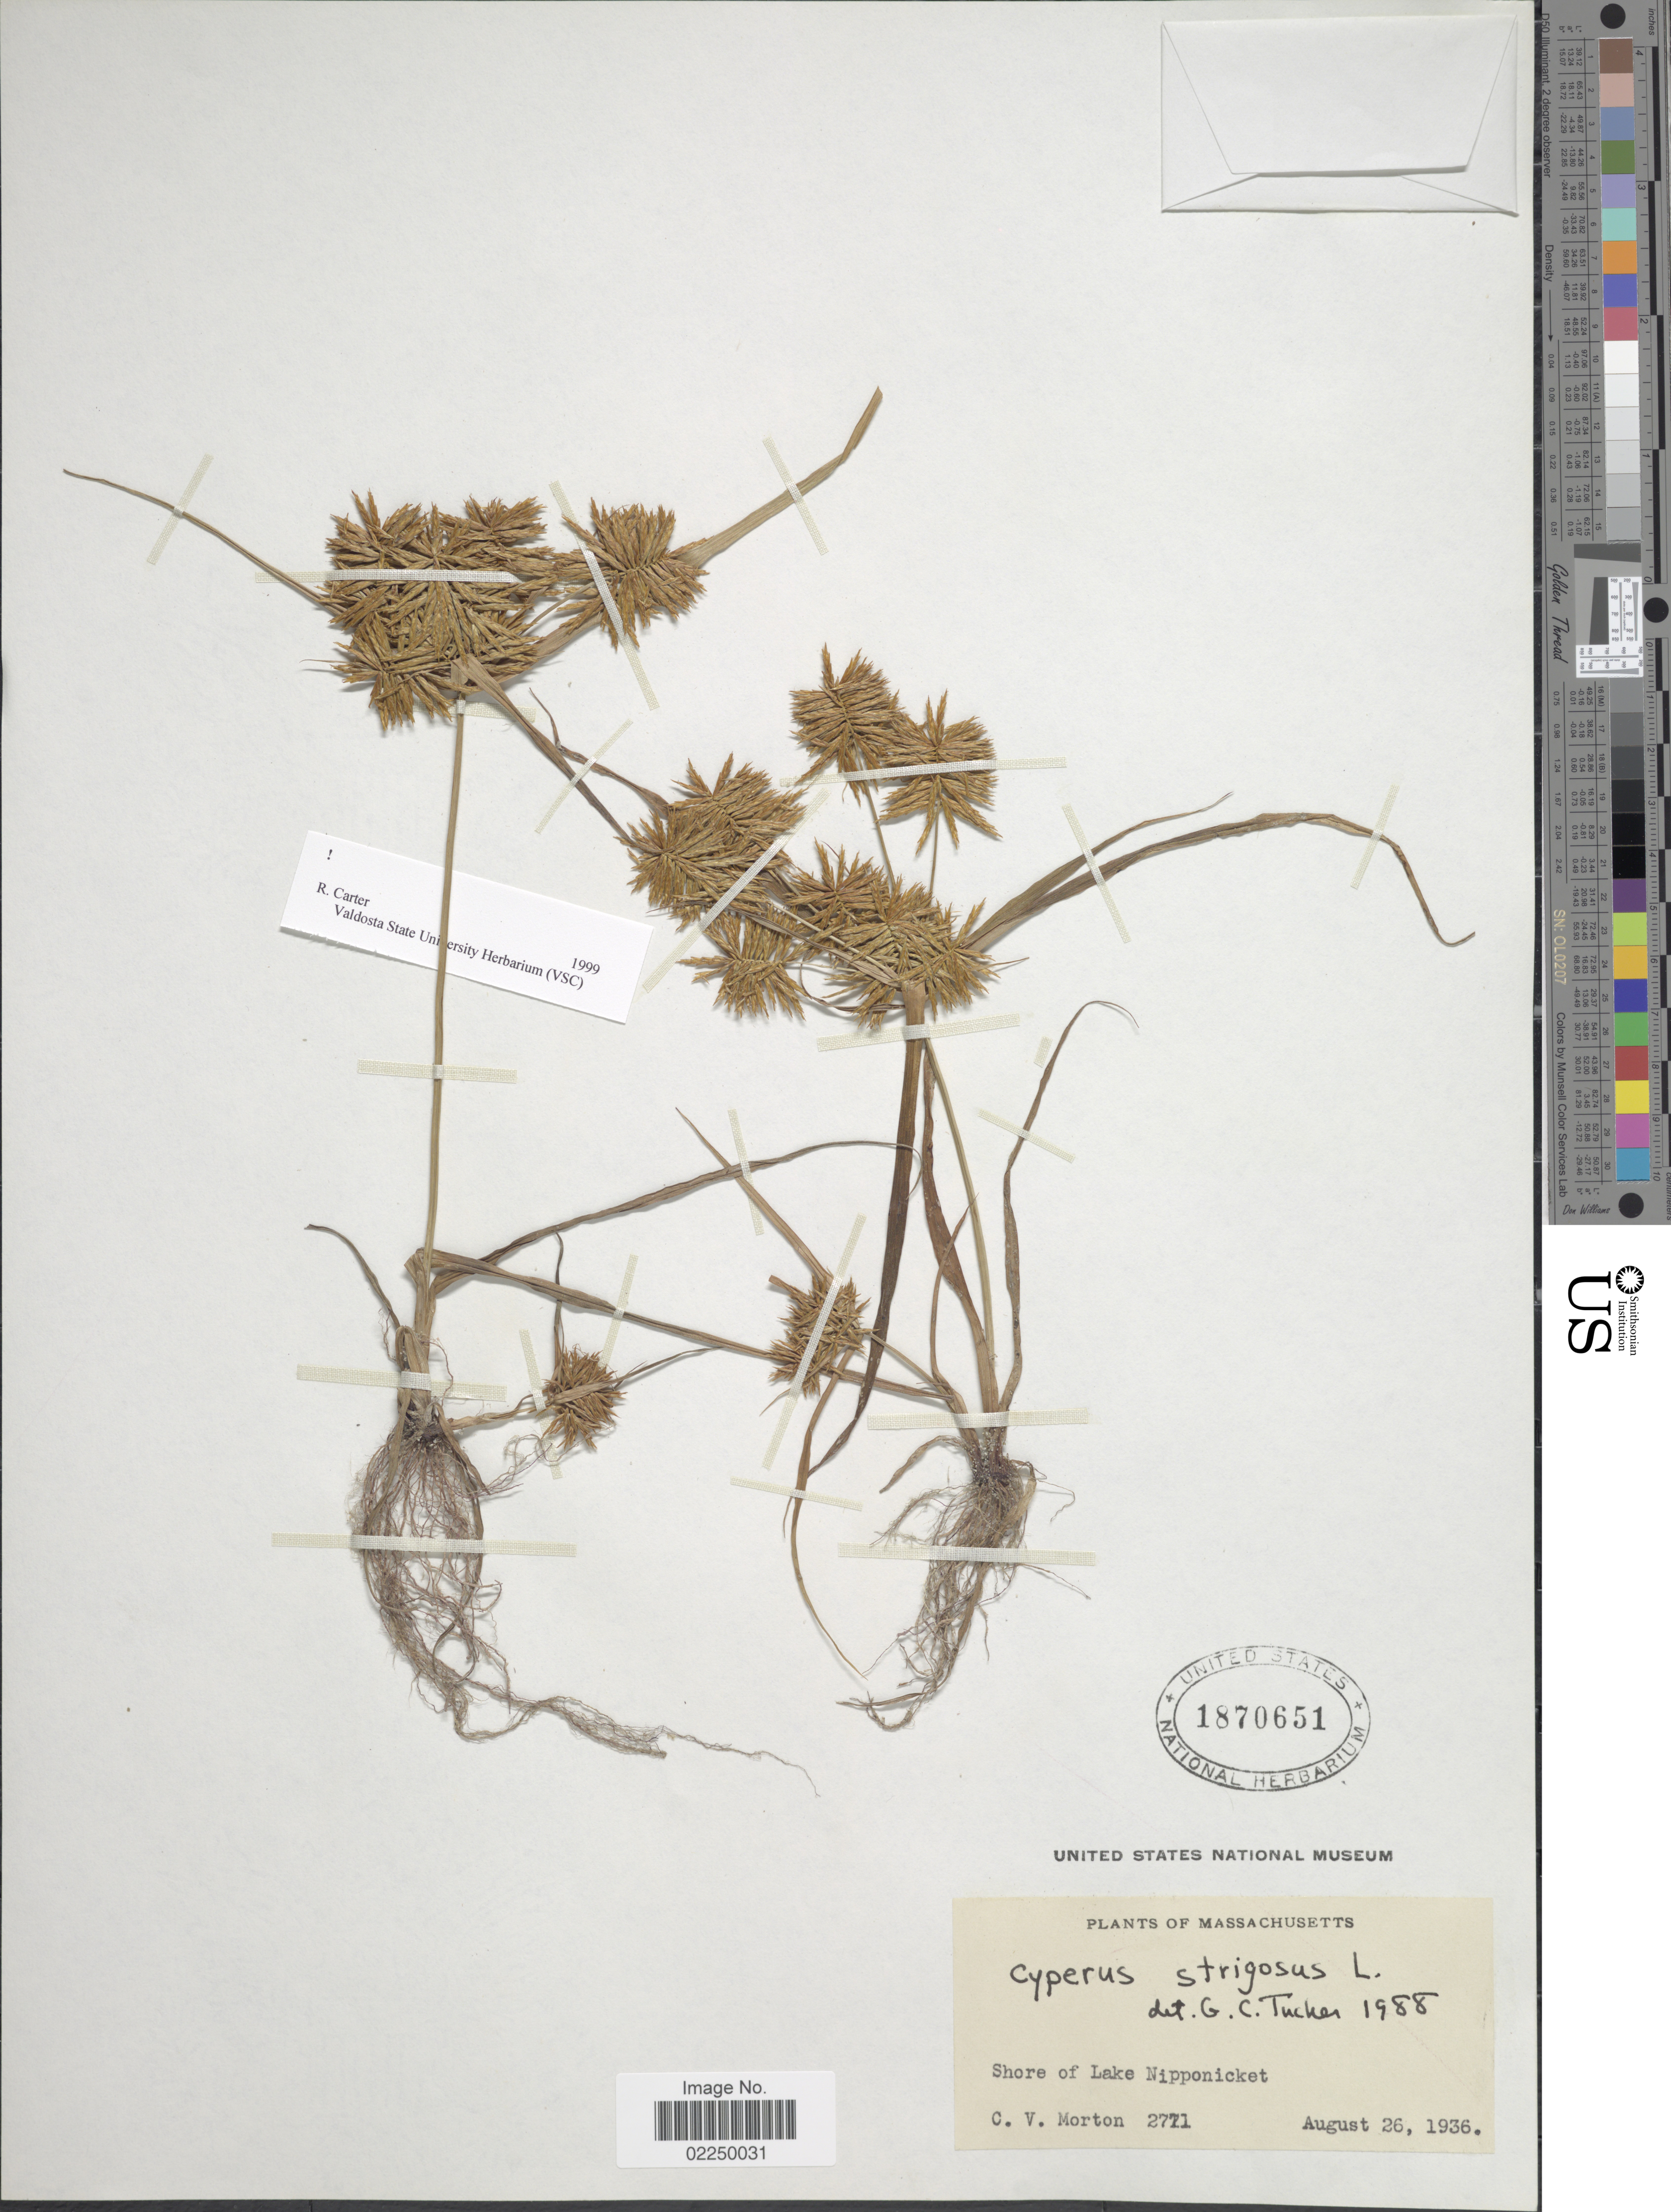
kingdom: Plantae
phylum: Tracheophyta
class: Liliopsida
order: Poales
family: Cyperaceae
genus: Cyperus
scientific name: Cyperus strigosus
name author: L.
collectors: C. V. Morton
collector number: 2771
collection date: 1936-08-26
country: United States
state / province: Massachusetts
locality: Shore of Lake Nipponicket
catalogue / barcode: US 1870651